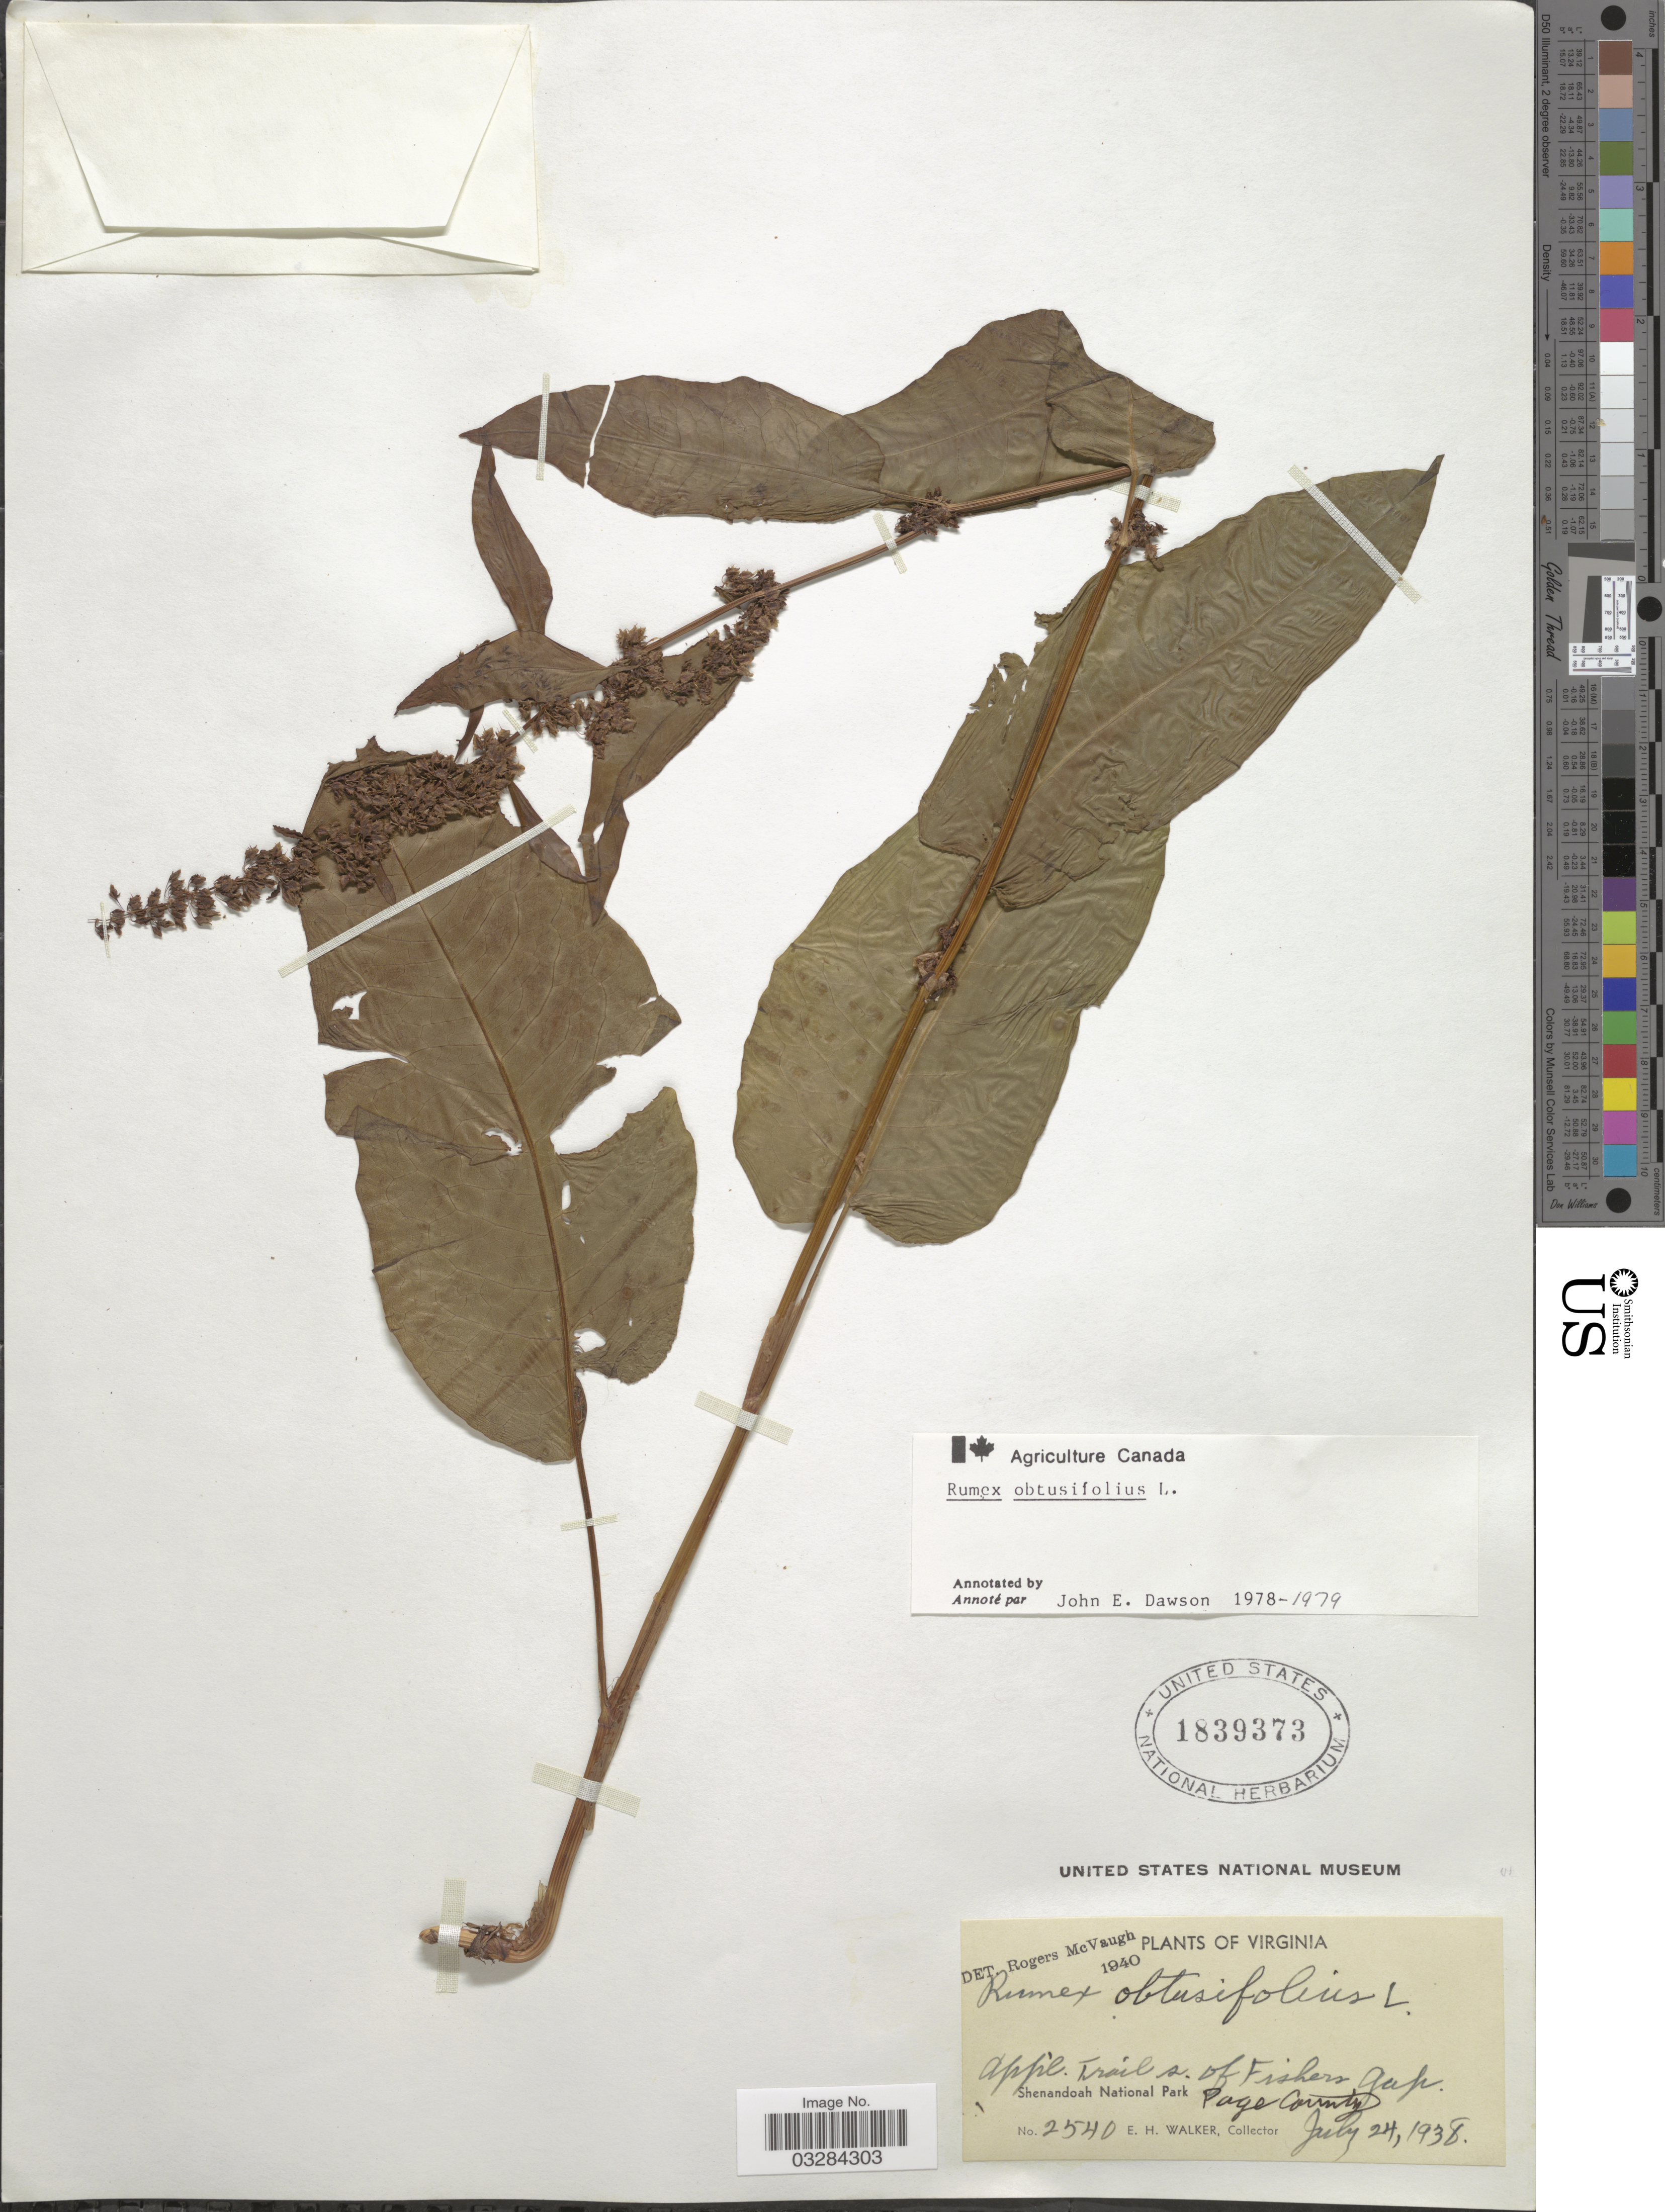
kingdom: Plantae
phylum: Tracheophyta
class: Magnoliopsida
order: Caryophyllales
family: Polygonaceae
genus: Rumex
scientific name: Rumex obtusifolius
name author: L.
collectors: E. H. Walker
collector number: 2540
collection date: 1938-07-24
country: United States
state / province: Virginia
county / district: Page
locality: Appalachian Trail S of Fishers Gap. Shenandoah National Park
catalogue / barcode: US 1839373